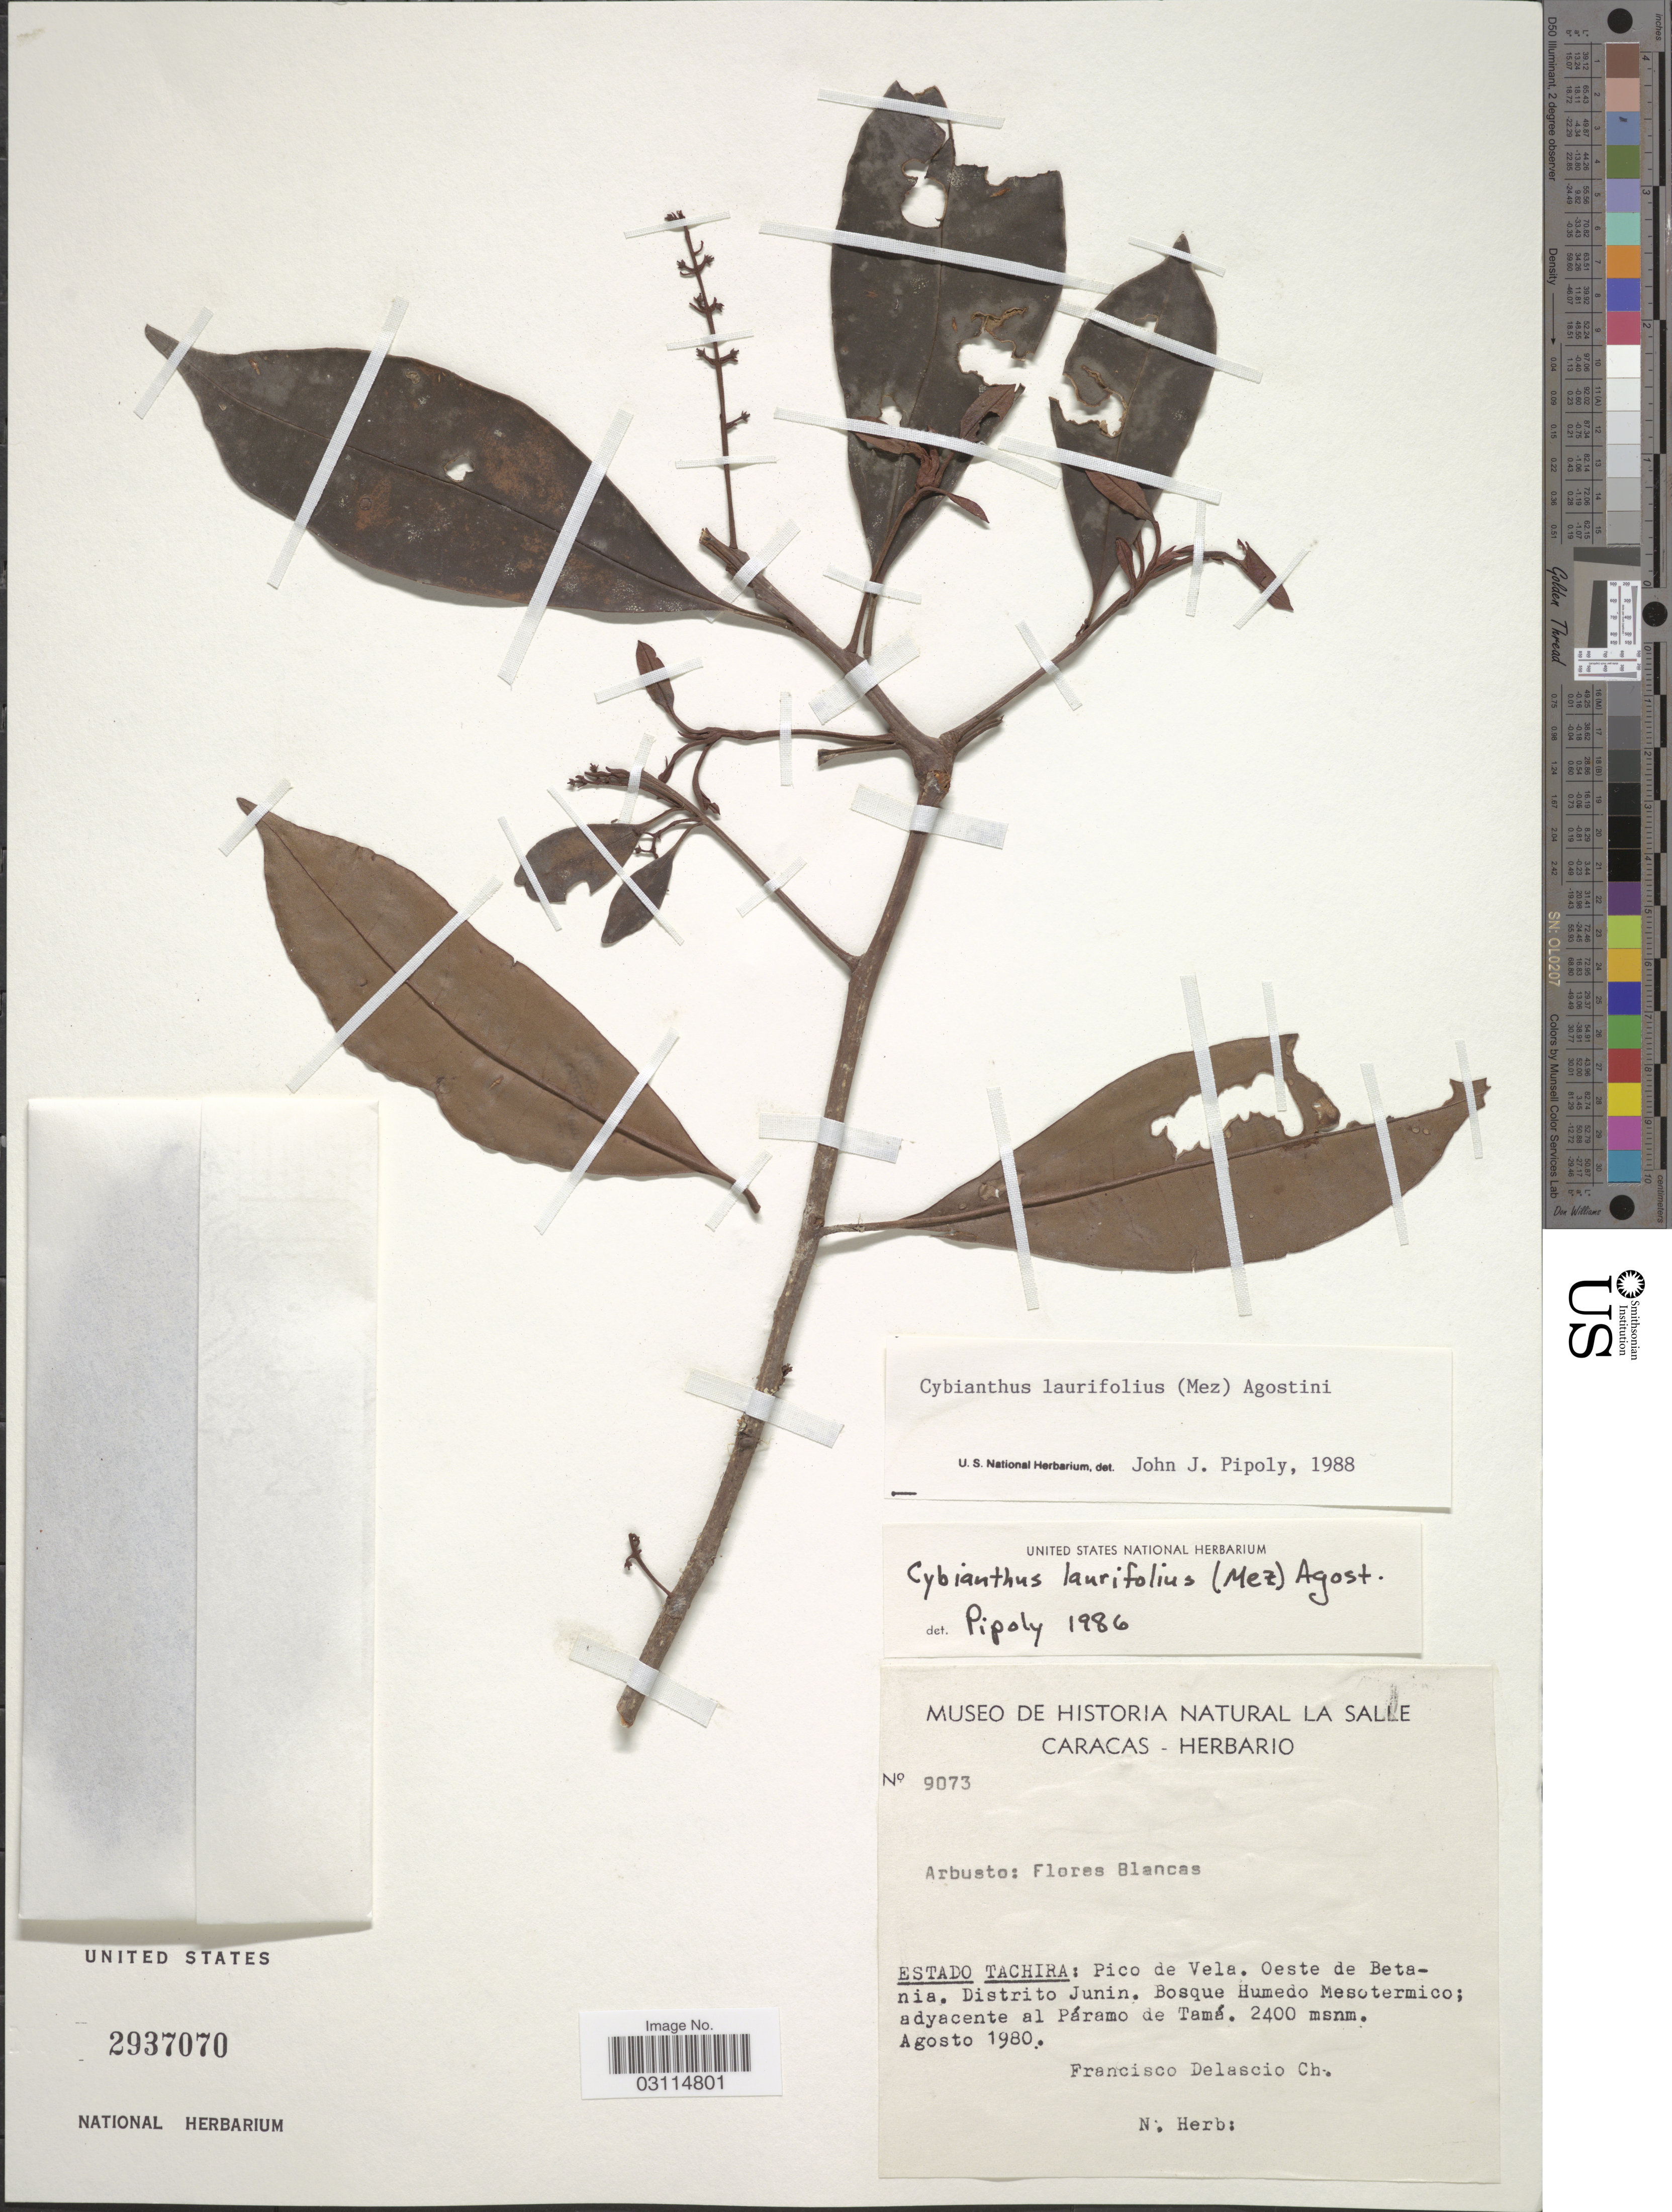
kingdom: Plantae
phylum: Tracheophyta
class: Magnoliopsida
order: Ericales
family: Primulaceae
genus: Cybianthus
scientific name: Cybianthus laurifolius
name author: (Mez) G. Agostini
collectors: F. Delascio C.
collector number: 9073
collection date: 1980-08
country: Venezuela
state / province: Tachira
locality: Pico de Vela. Oeste de Betania, Distrito Junin. Bosque Humedo Mesotermico; adyacente al Páramo de Tamá.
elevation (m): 2400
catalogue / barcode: US 2937070